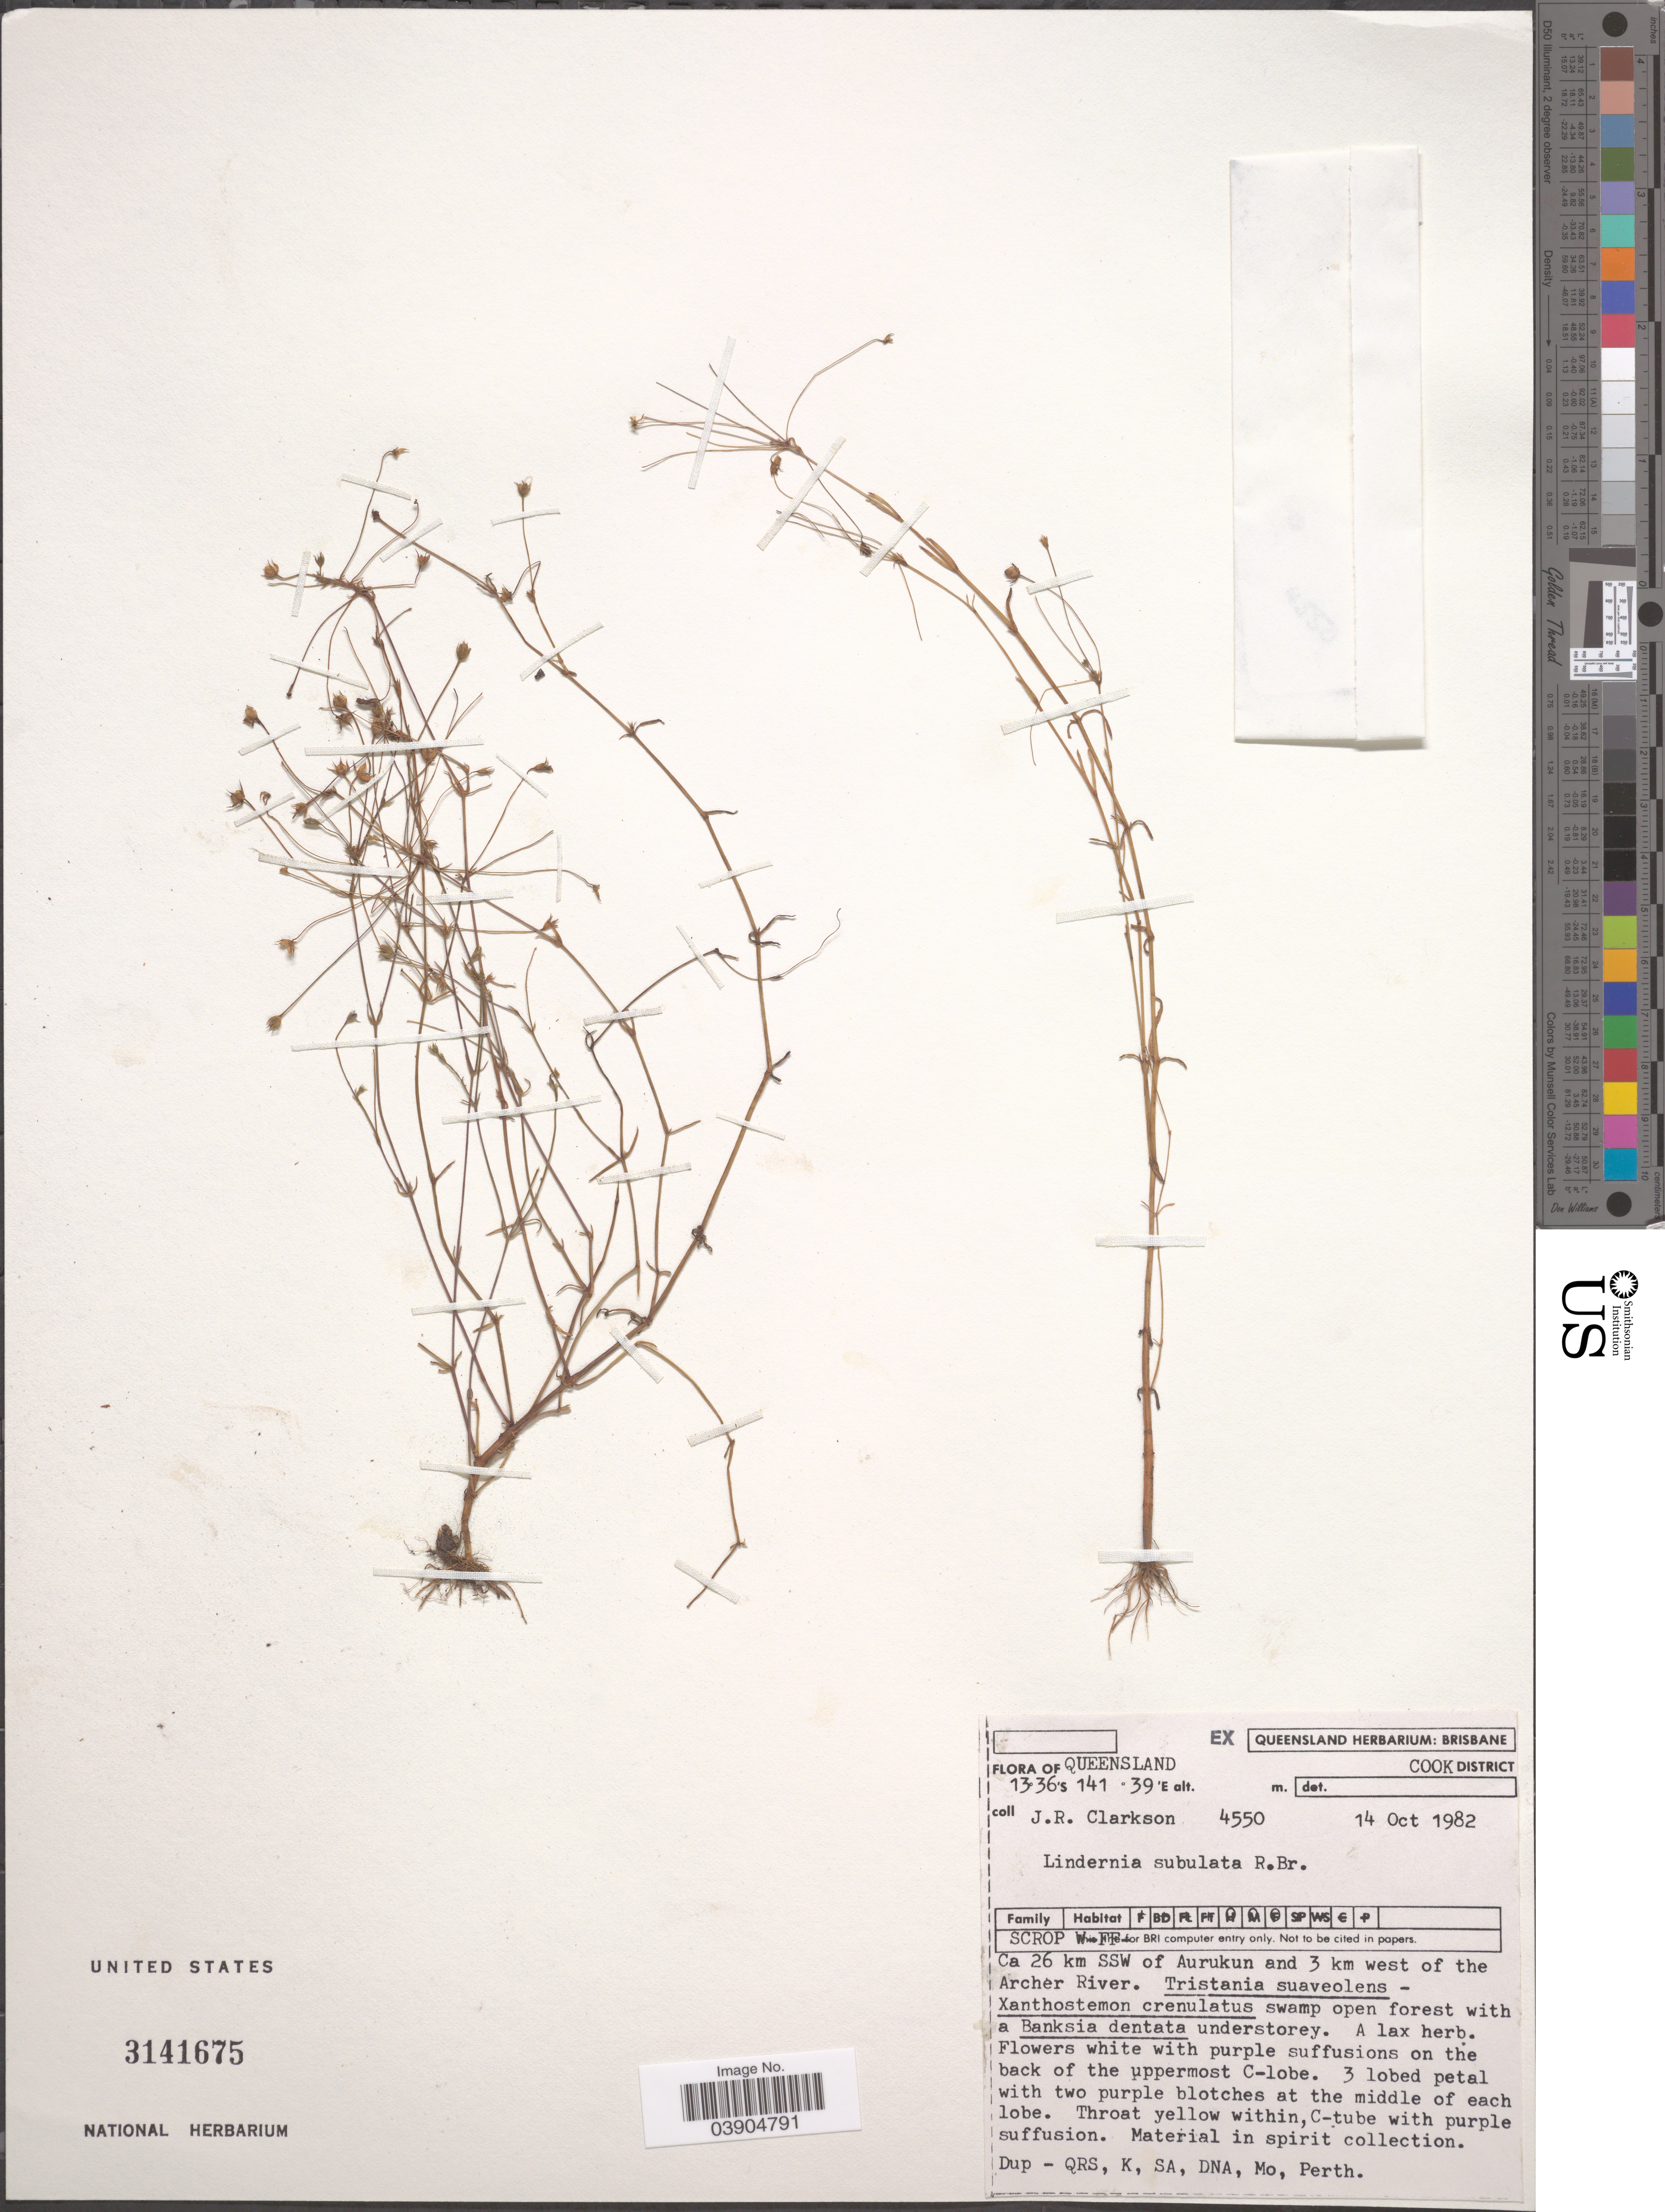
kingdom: Plantae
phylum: Tracheophyta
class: Magnoliopsida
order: Lamiales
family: Linderniaceae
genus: Lindernia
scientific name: Lindernia subulata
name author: R. Br.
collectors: J. Clarkson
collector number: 4550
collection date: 1982-10-14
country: Australia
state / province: Queensland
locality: Cook District. Ca 26 km SSW of Aurukun and 3 km west of the Archer River.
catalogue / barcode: US 3141675